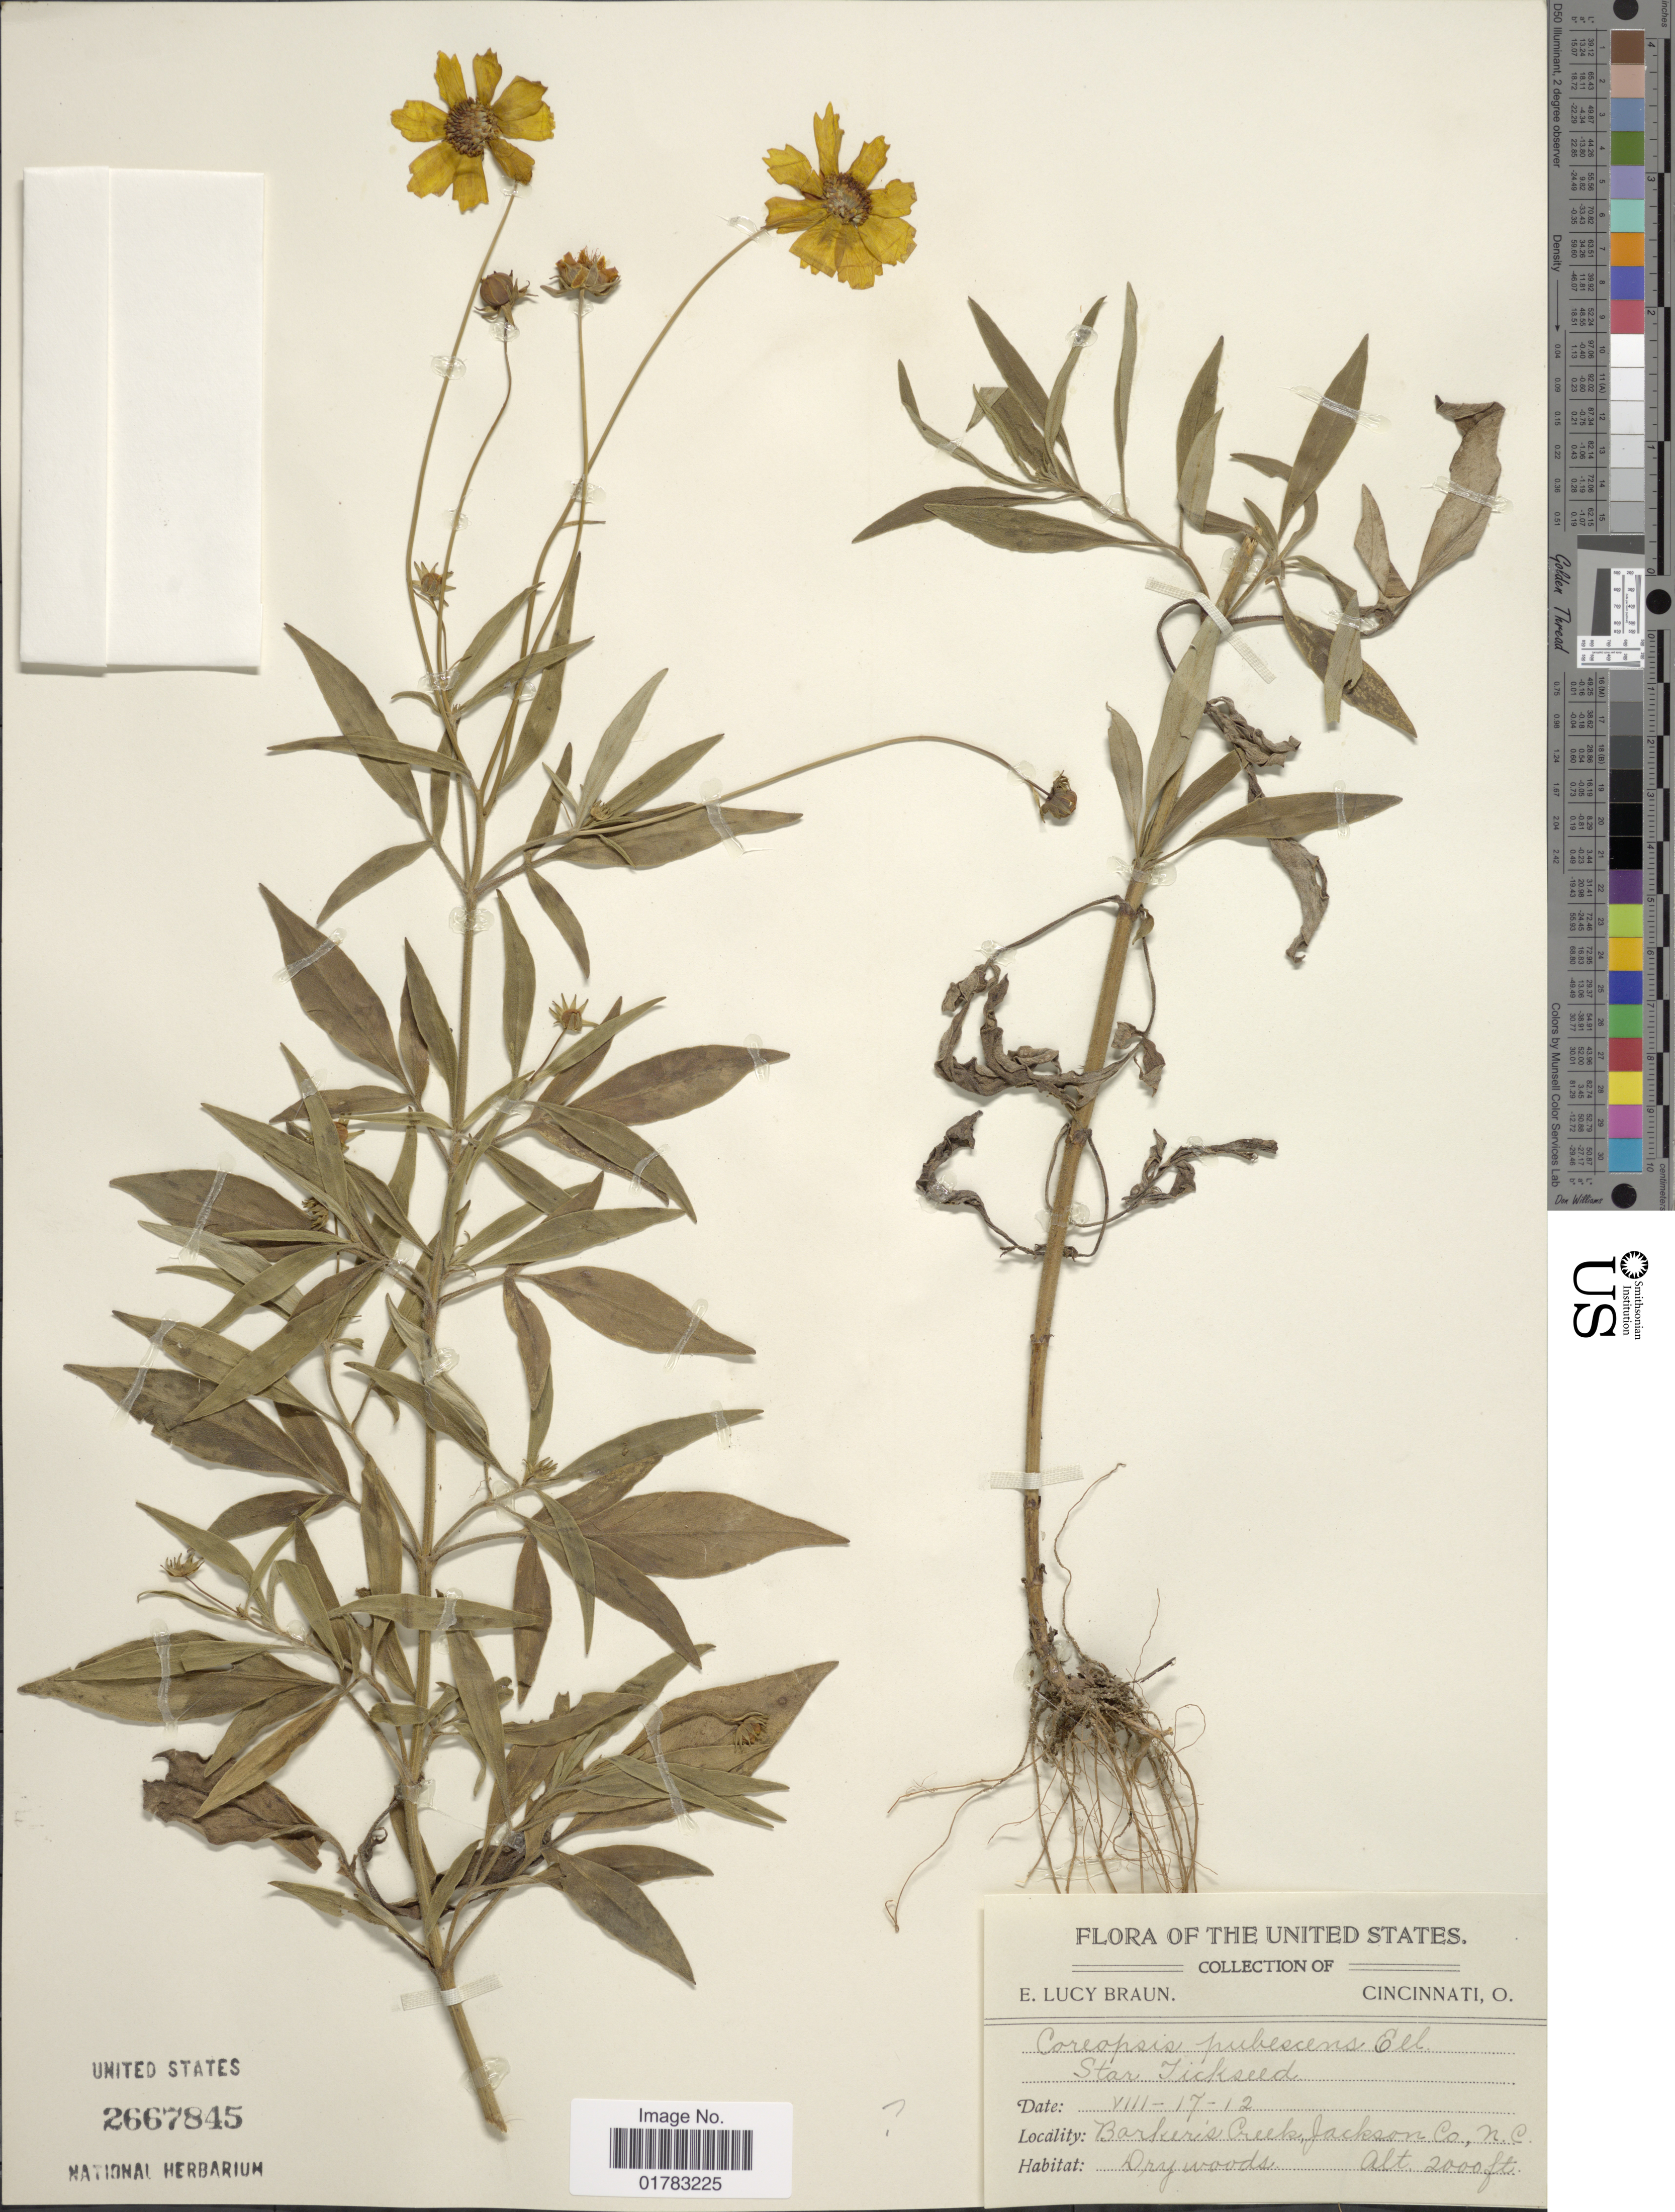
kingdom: Plantae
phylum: Tracheophyta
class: Magnoliopsida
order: Asterales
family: Asteraceae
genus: Coreopsis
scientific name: Coreopsis pubescens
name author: Elliott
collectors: E. L. Braun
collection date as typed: Transcribed d/m/y: 17/8/12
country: United States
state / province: North Carolina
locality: Barker's Creek, Jackson Co., dry woods, Cincinnati, O.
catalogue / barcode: US 2667845